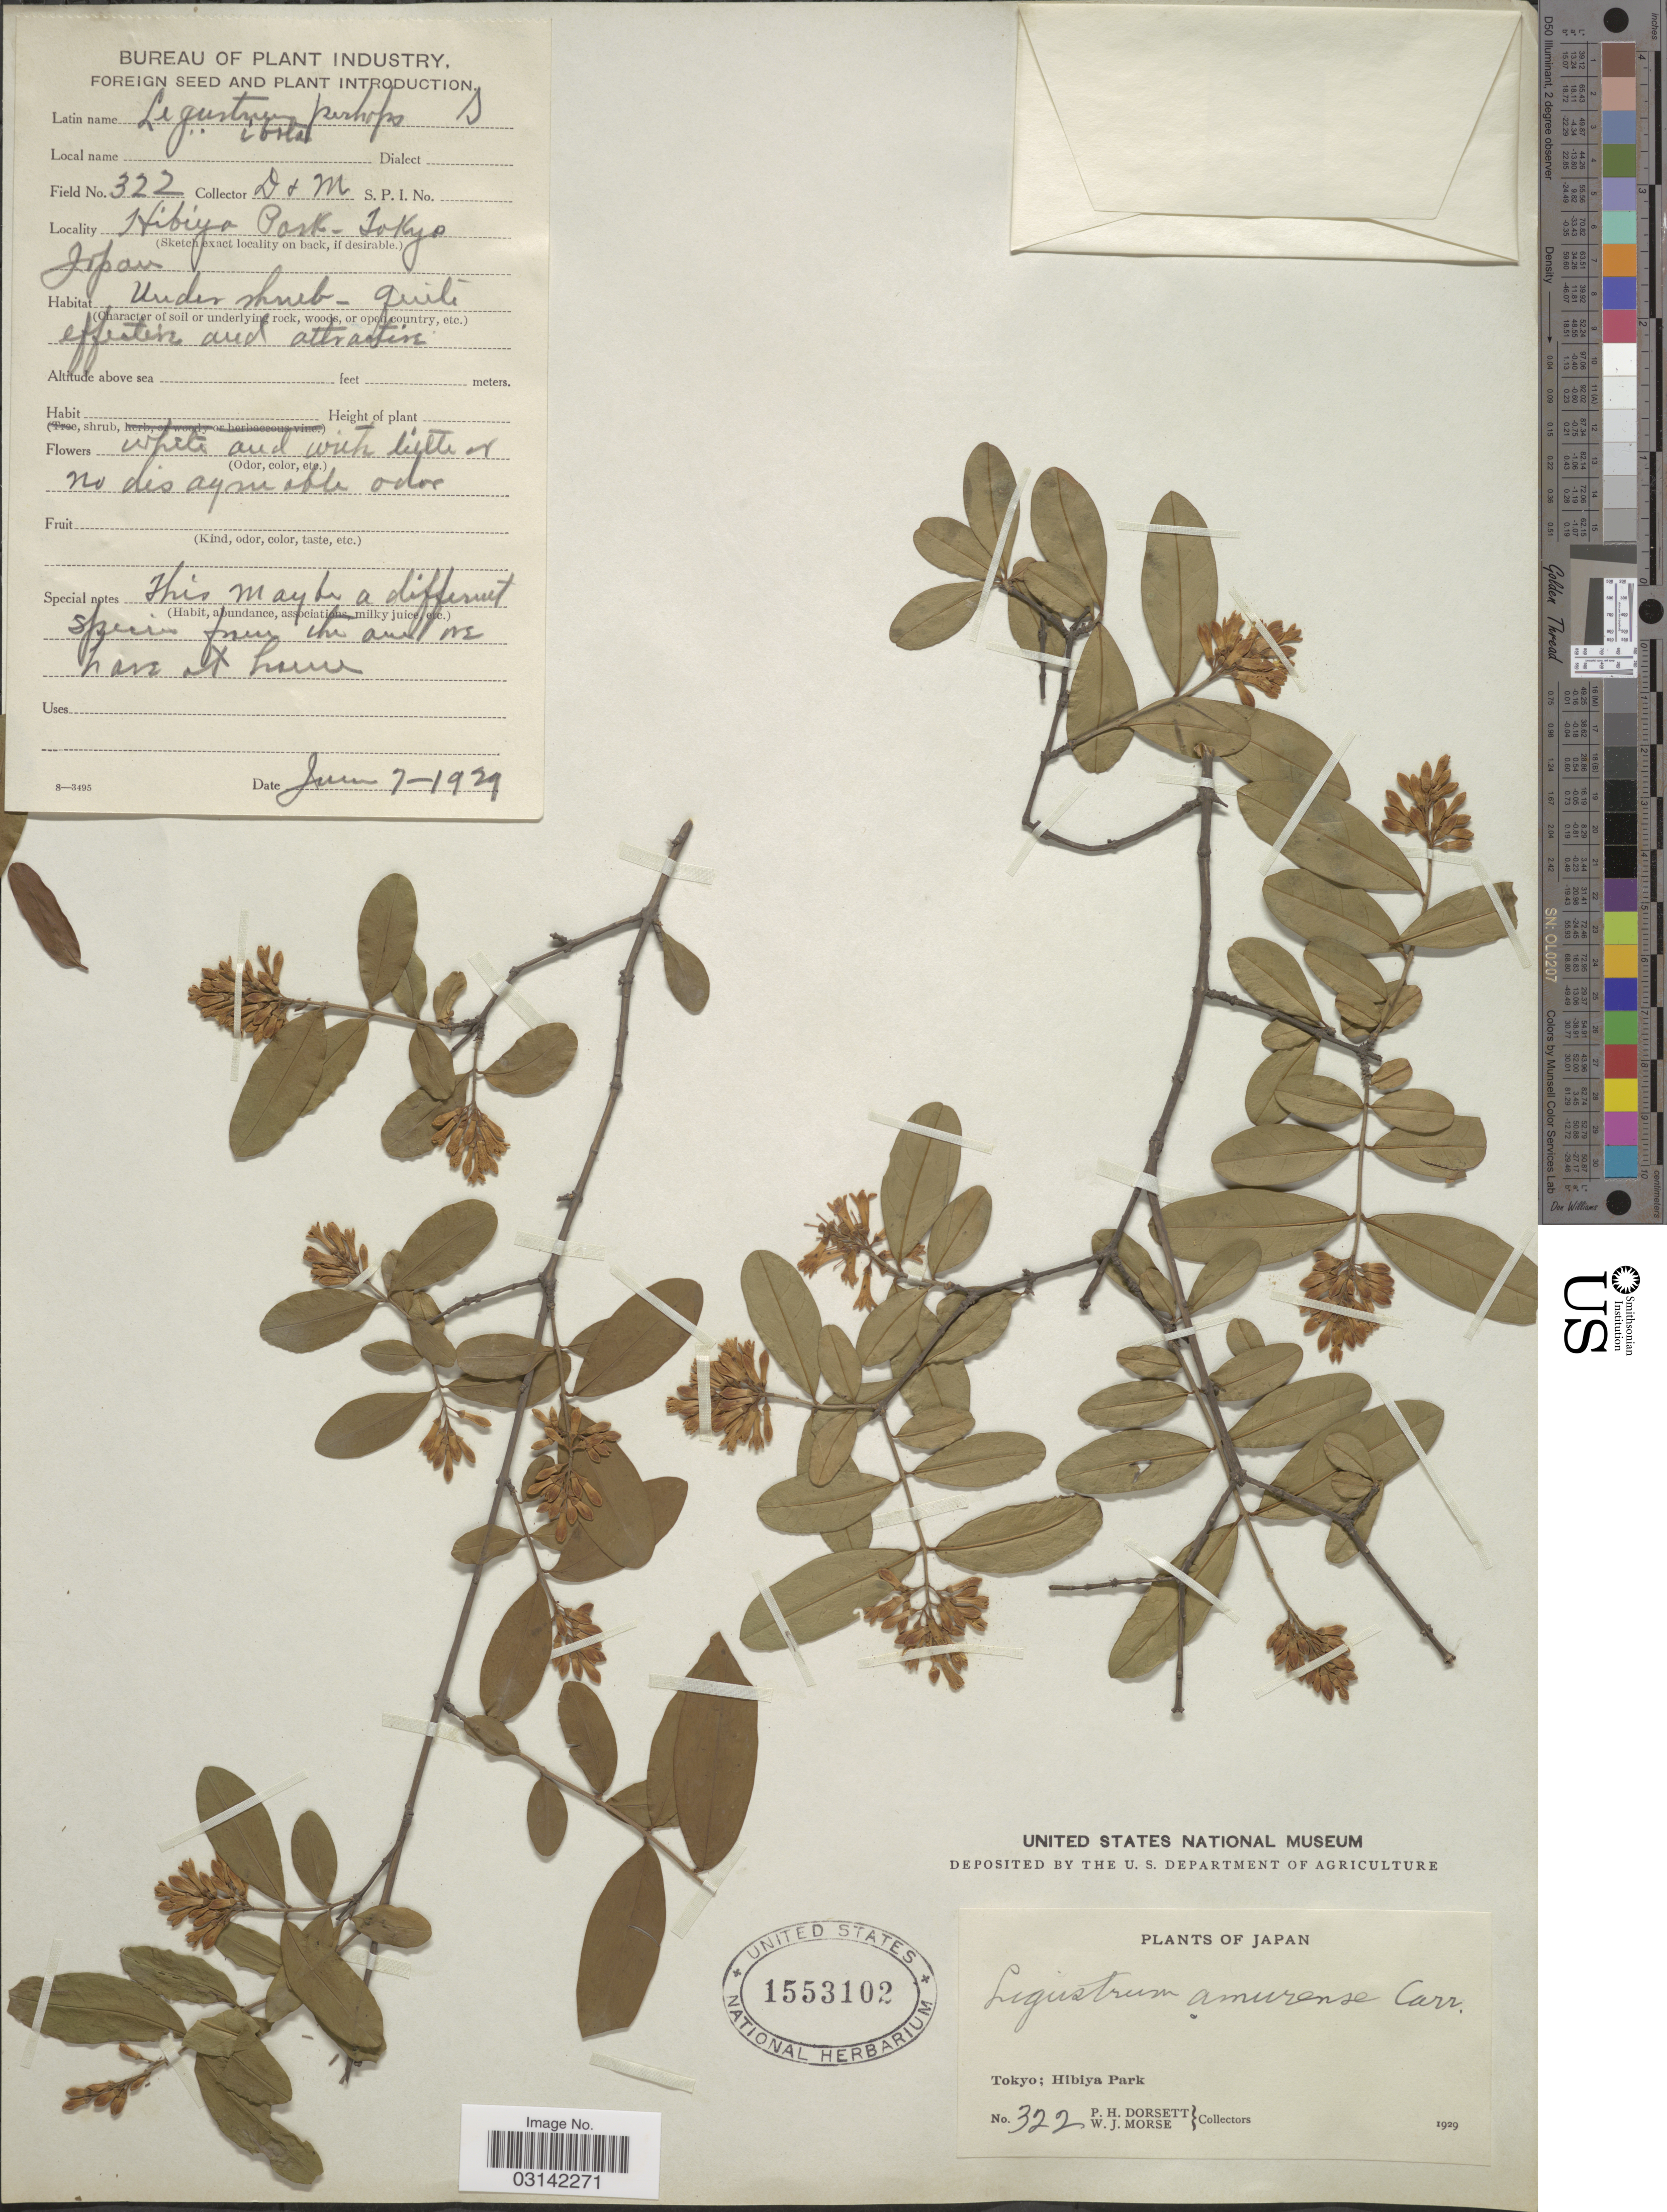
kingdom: Plantae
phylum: Tracheophyta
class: Magnoliopsida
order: Lamiales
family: Oleaceae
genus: Ligustrum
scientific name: Ligustrum amurense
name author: Carrière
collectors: P. H. Dorsett & W. J. Morse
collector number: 322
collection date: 1929-06-07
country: Japan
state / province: Tokyo, Federal City of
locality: Tokyo; Hibiya Park.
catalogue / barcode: US 1553102